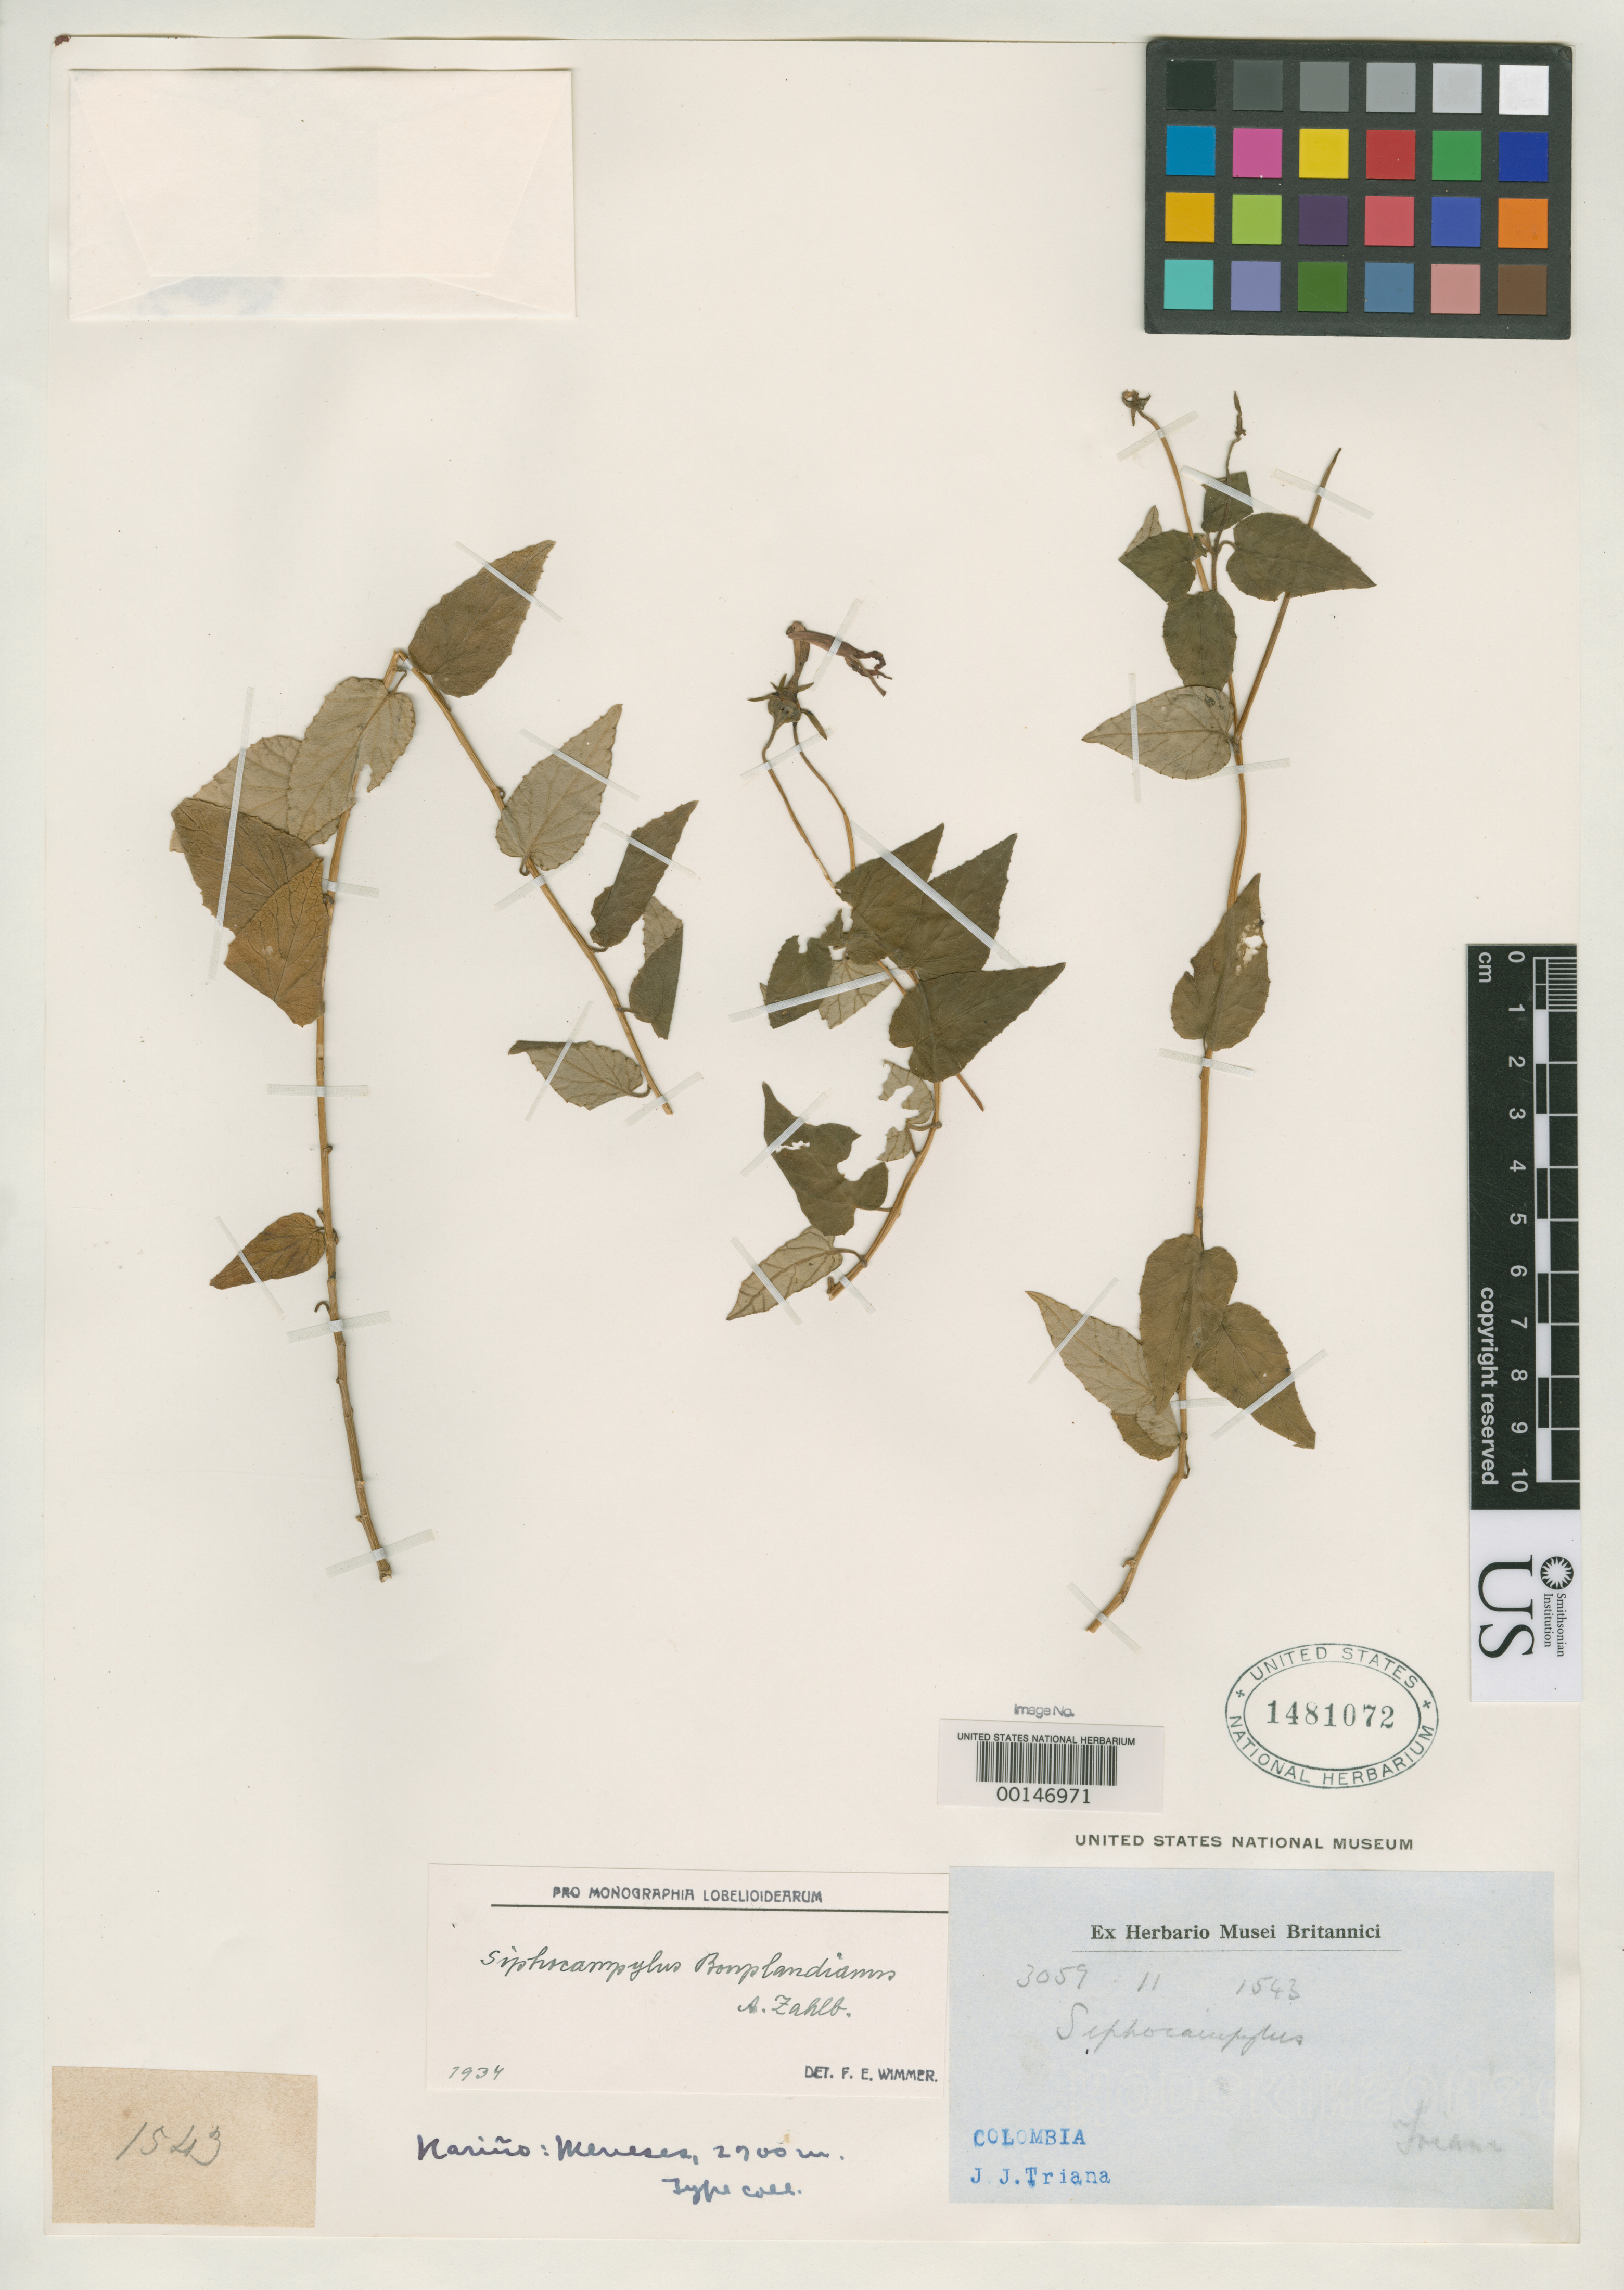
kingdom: Plantae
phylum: Tracheophyta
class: Magnoliopsida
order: Asterales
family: Campanulaceae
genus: Siphocampylus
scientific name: Siphocampylus bonplandianus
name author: Zahlbr.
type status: Isosyntype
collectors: J. J. Triana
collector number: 1543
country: Colombia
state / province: Nariño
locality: Meneses.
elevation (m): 2700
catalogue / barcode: US 1481072